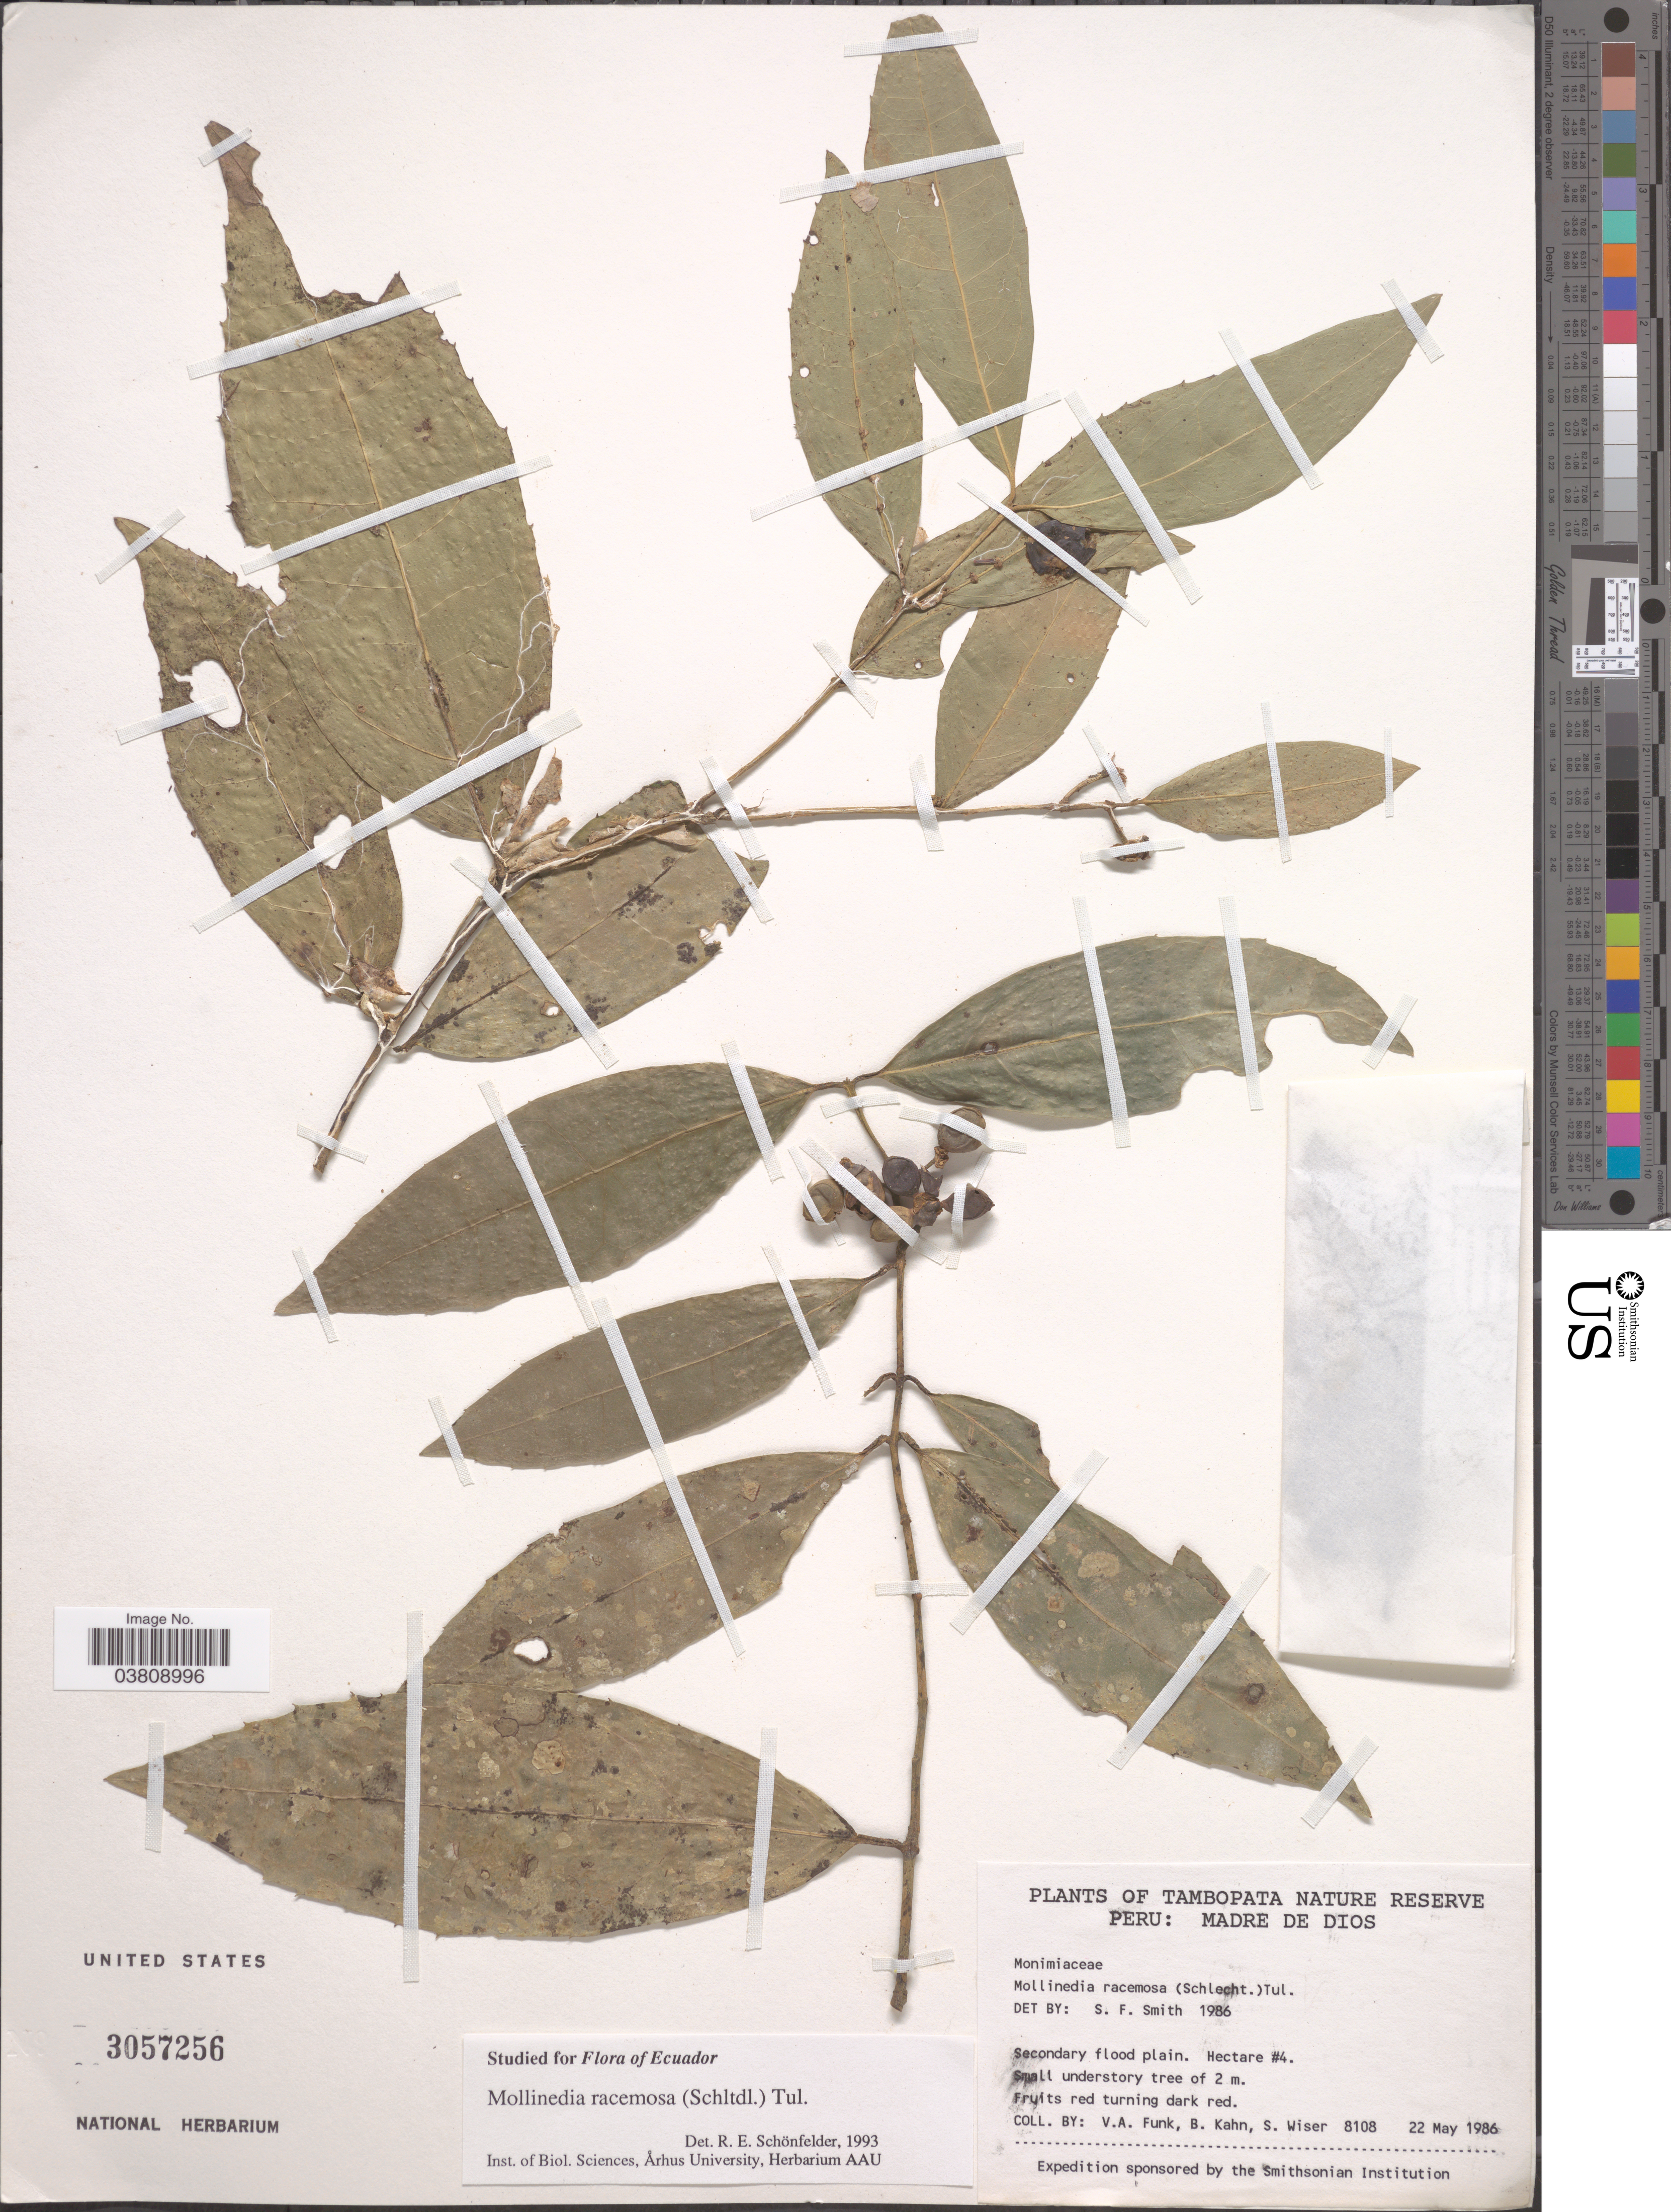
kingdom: Plantae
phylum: Tracheophyta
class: Magnoliopsida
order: Laurales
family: Monimiaceae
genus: Mollinedia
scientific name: Mollinedia racemosa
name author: (Schltdl.) Tul.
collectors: V. Funk, B. Kahn & S. Wiser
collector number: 8108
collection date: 1986-05-22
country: Peru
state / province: Madre de Dios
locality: Tambopata Nature Reserve. Secondary flood plain. Hectare #4.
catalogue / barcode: US 3057256